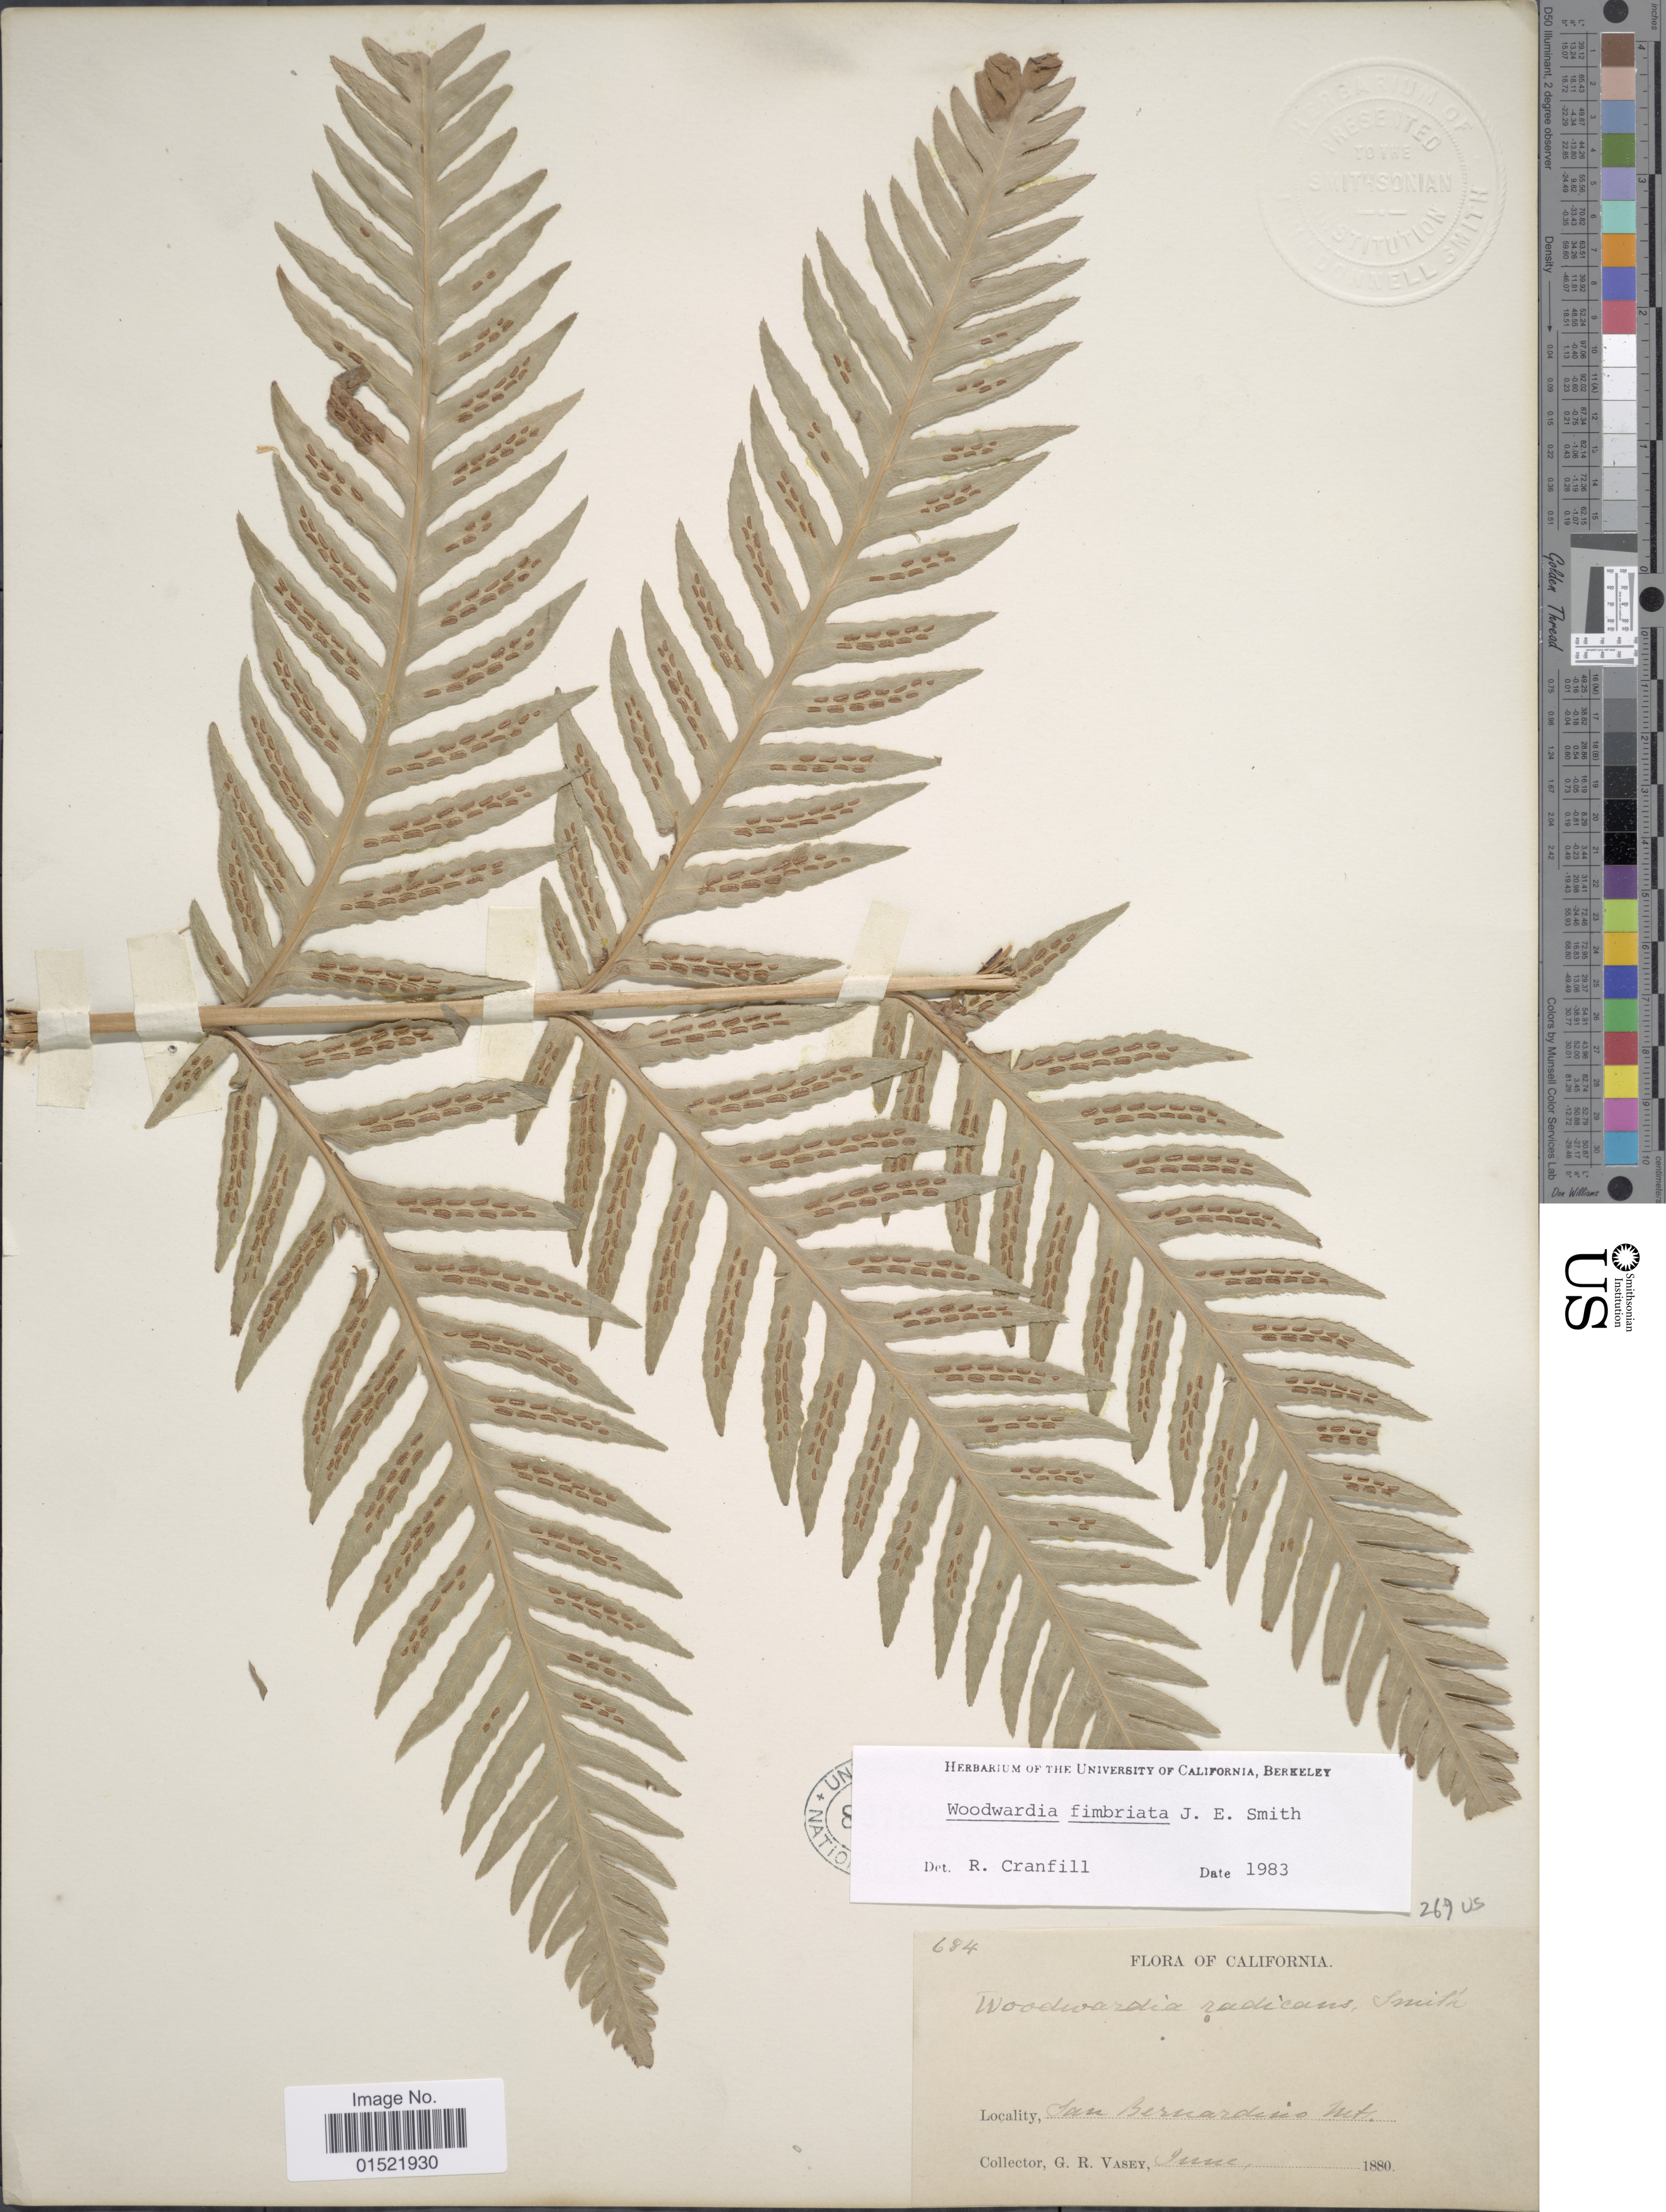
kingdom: Plantae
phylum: Tracheophyta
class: Polypodiopsida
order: Polypodiales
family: Blechnaceae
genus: Woodwardia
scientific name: Woodwardia fimbriata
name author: Sm.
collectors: G. R. Vasey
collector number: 684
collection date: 1880-06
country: United States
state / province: California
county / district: San Bernardino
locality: San Bernardino Mts.